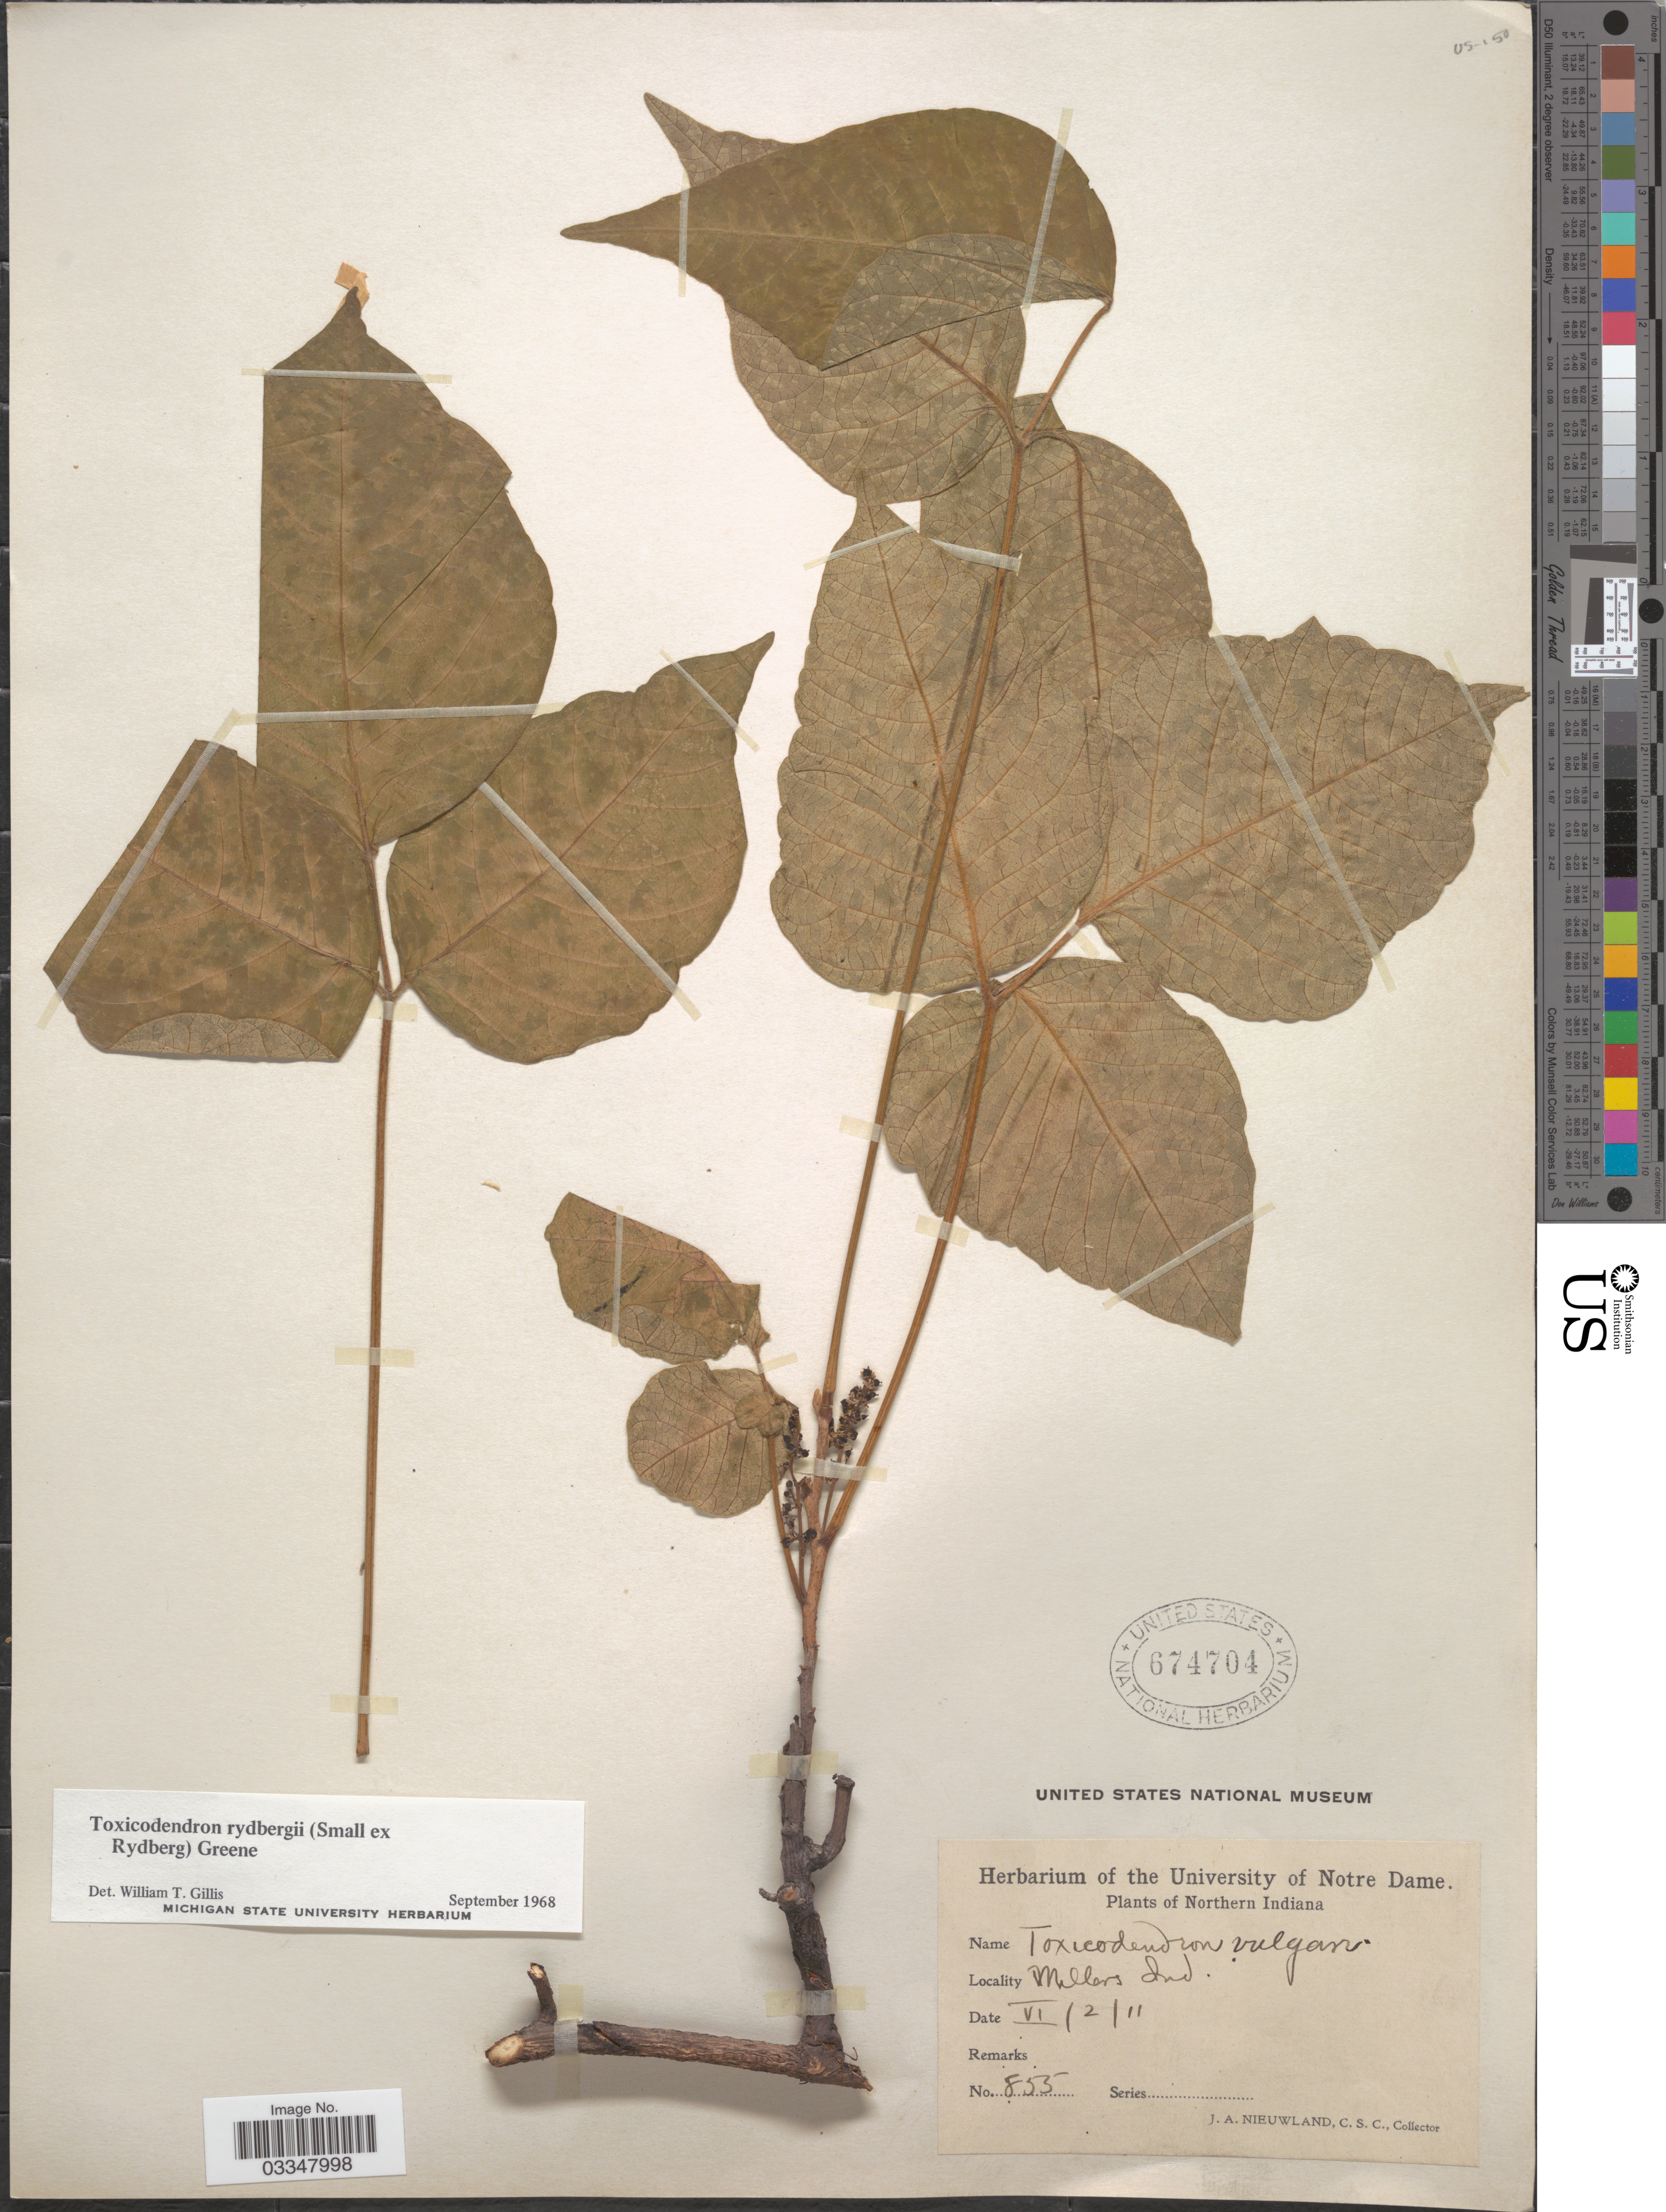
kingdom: Plantae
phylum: Tracheophyta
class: Magnoliopsida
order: Sapindales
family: Anacardiaceae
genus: Toxicodendron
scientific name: Toxicodendron radicans subsp. rydbergii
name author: (Small & Rydb.) Á. Löve & D. Löve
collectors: J. A. Nieuwland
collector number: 855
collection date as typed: Transcribed d/m/y: 2/6/11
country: United States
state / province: Indiana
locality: Northern Indiana. Millers Ind.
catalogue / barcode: US 674704